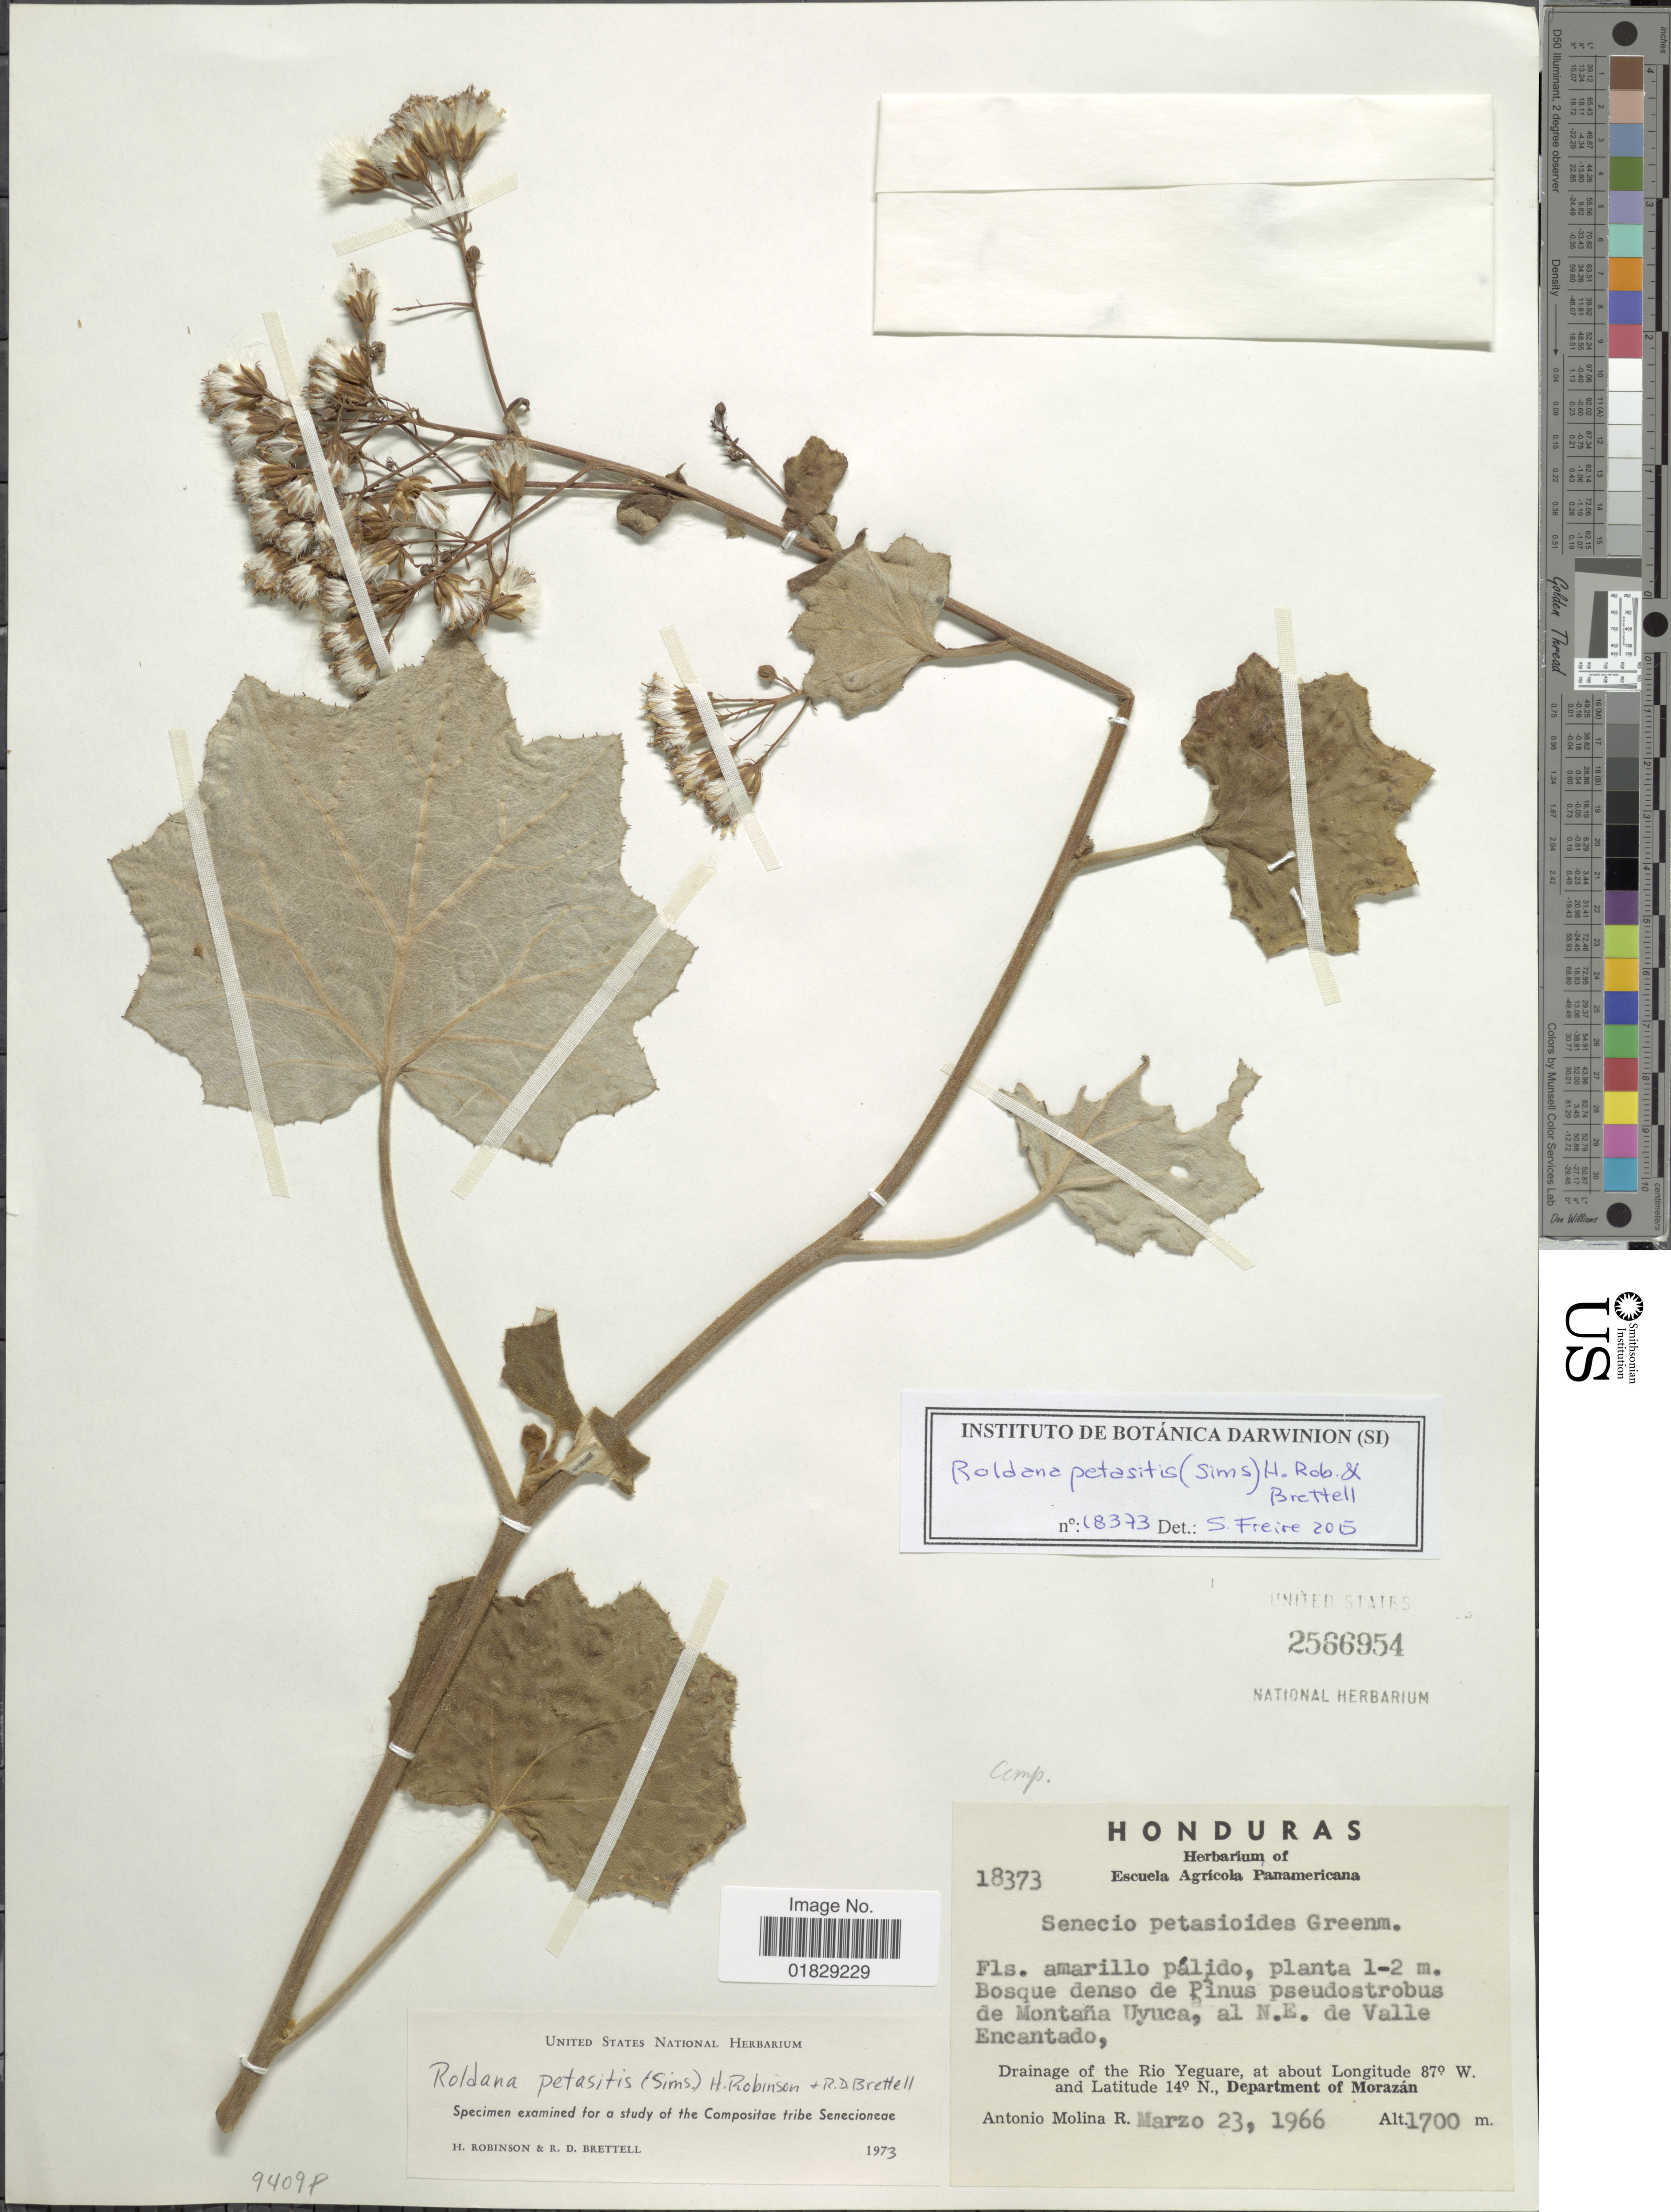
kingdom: Plantae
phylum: Tracheophyta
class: Magnoliopsida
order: Asterales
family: Asteraceae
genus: Roldana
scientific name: Roldana petasitis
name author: (Sims) H. Rob. & Brettell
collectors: A. Molina R.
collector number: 18373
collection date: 1966-03-23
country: Honduras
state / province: Fco. Morazán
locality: Bosque denso de Pinus pseudostrobus de Montaña Uyuca, al N.E. de Valle Encantado, Drainage of the Rio Yeguare. Department of Morazán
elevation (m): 1700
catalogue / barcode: US 2566954